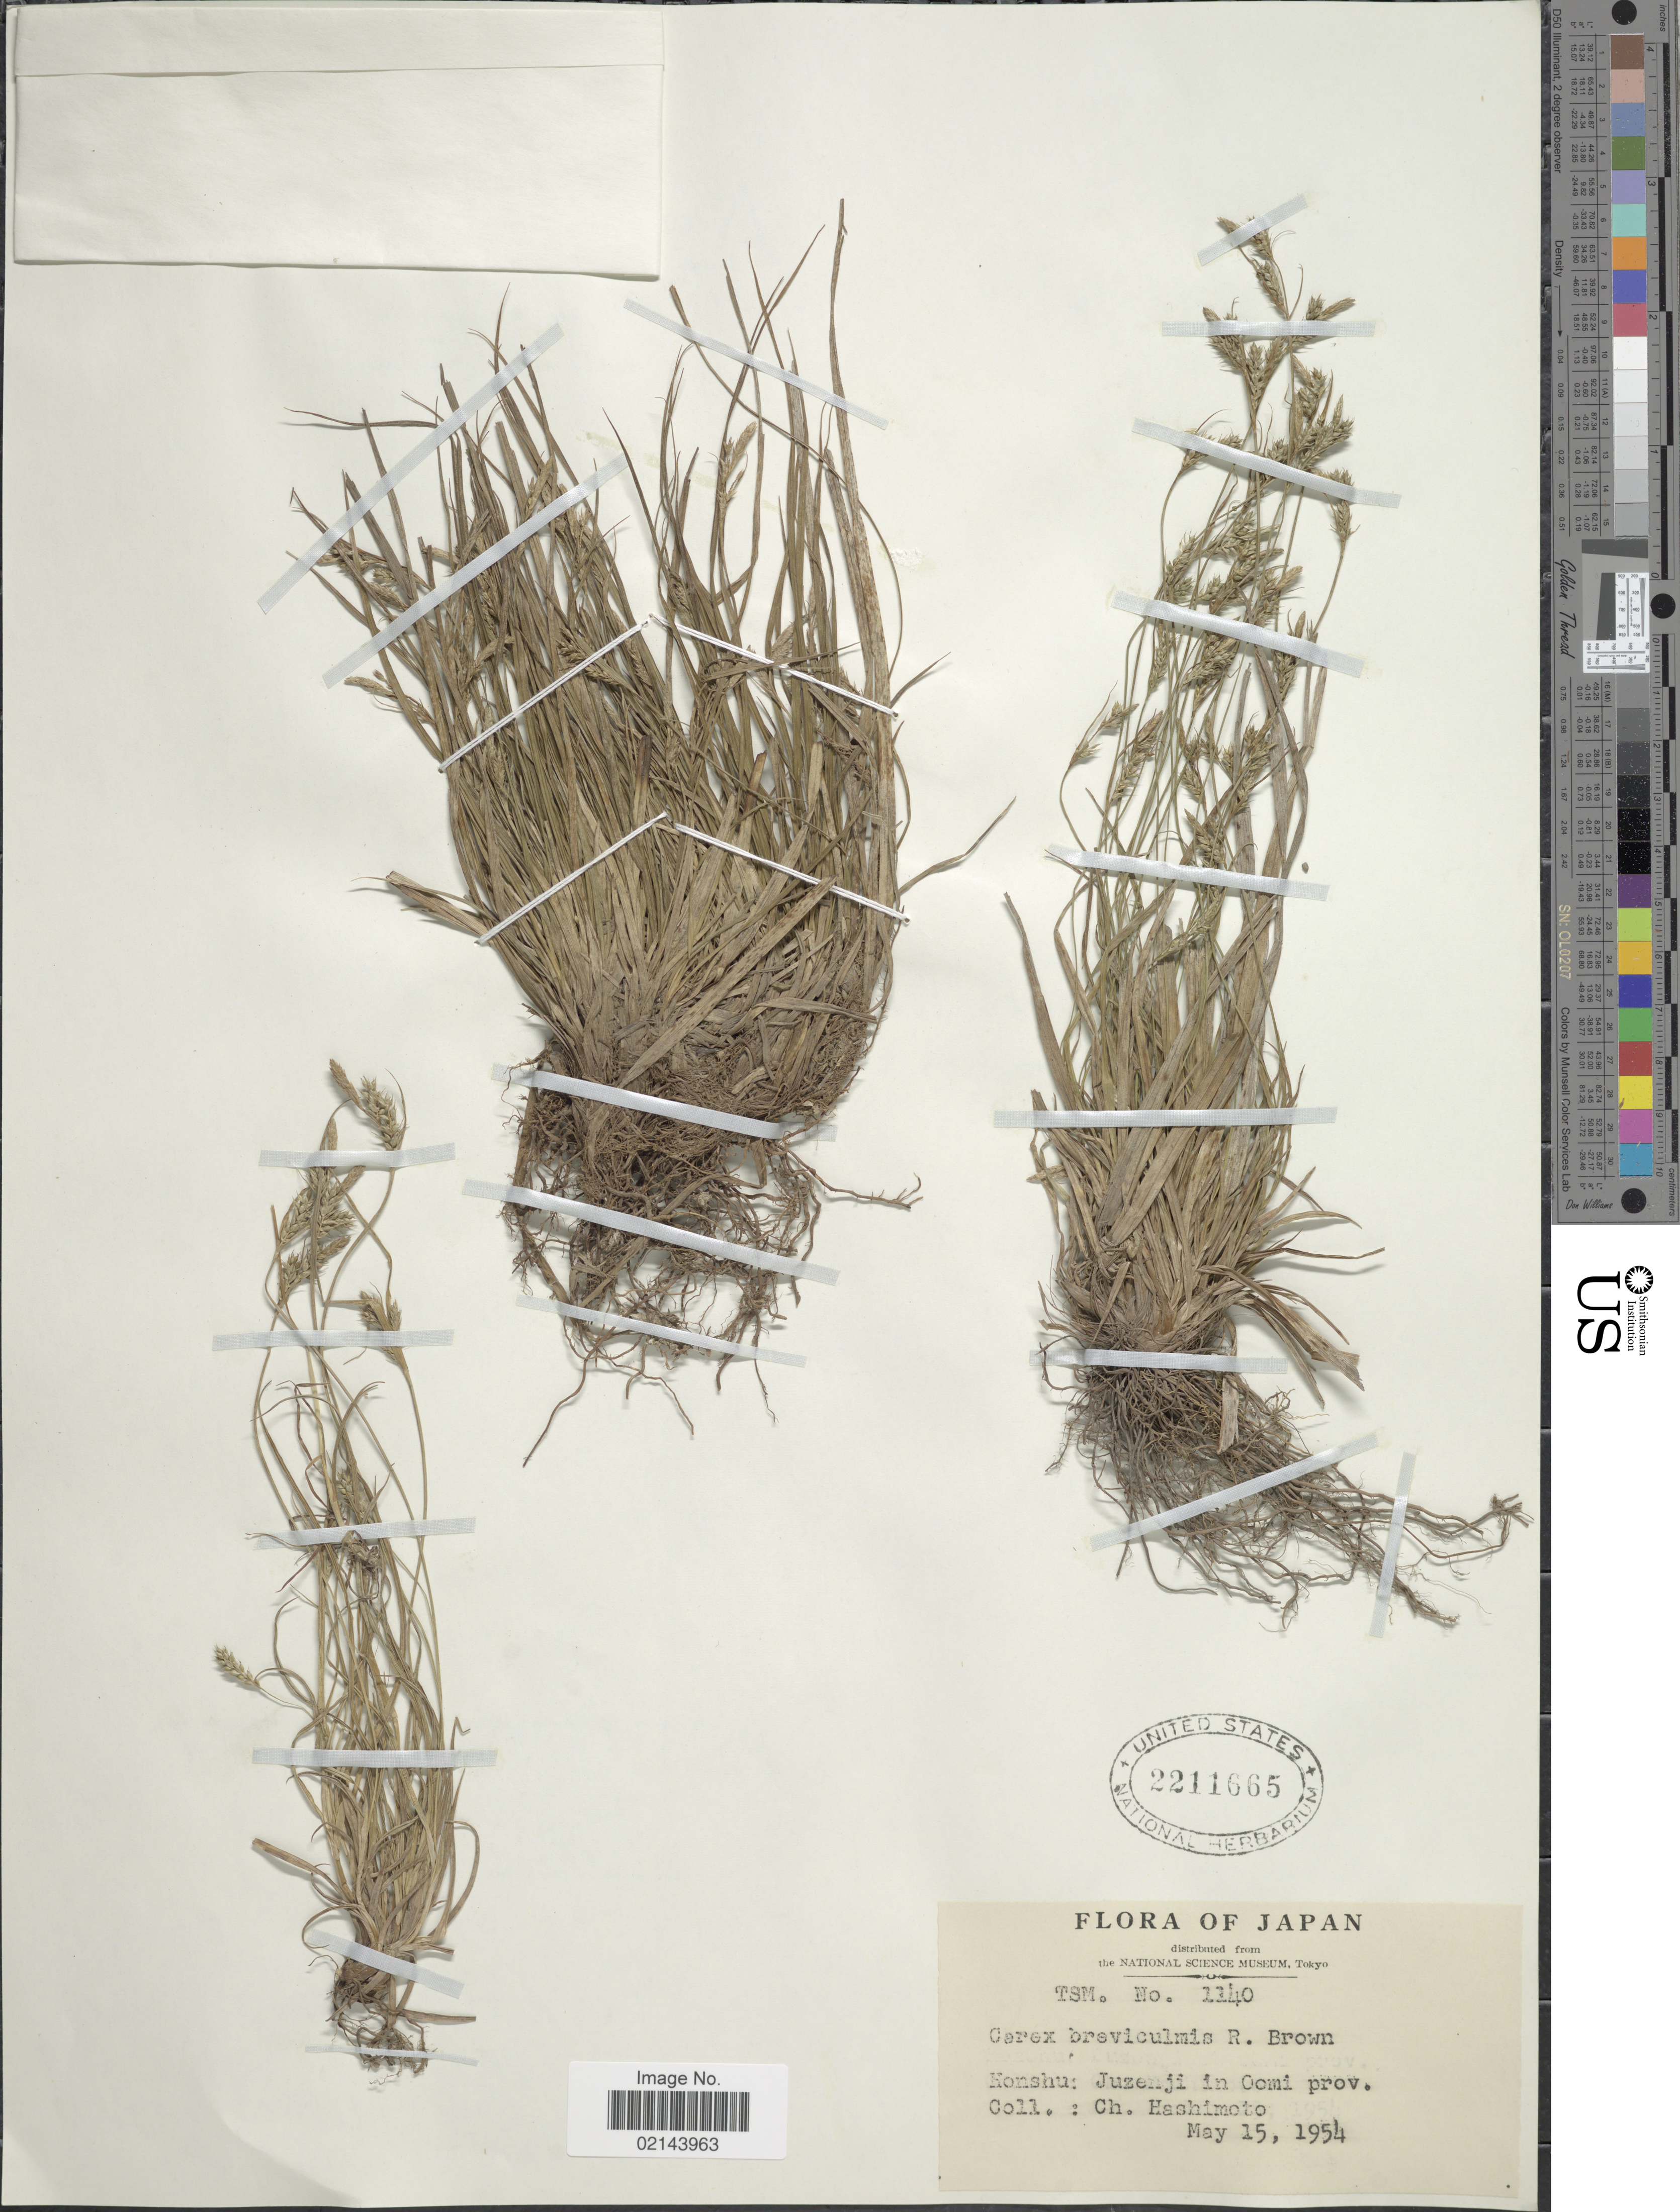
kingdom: Plantae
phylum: Tracheophyta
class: Liliopsida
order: Poales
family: Cyperaceae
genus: Carex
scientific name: Carex breviculmis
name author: R. Br.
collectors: C. Hashimoto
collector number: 1140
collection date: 1954-05-15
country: Japan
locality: Honshu: Juzenji in Oomi prov.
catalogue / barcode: US 2211665